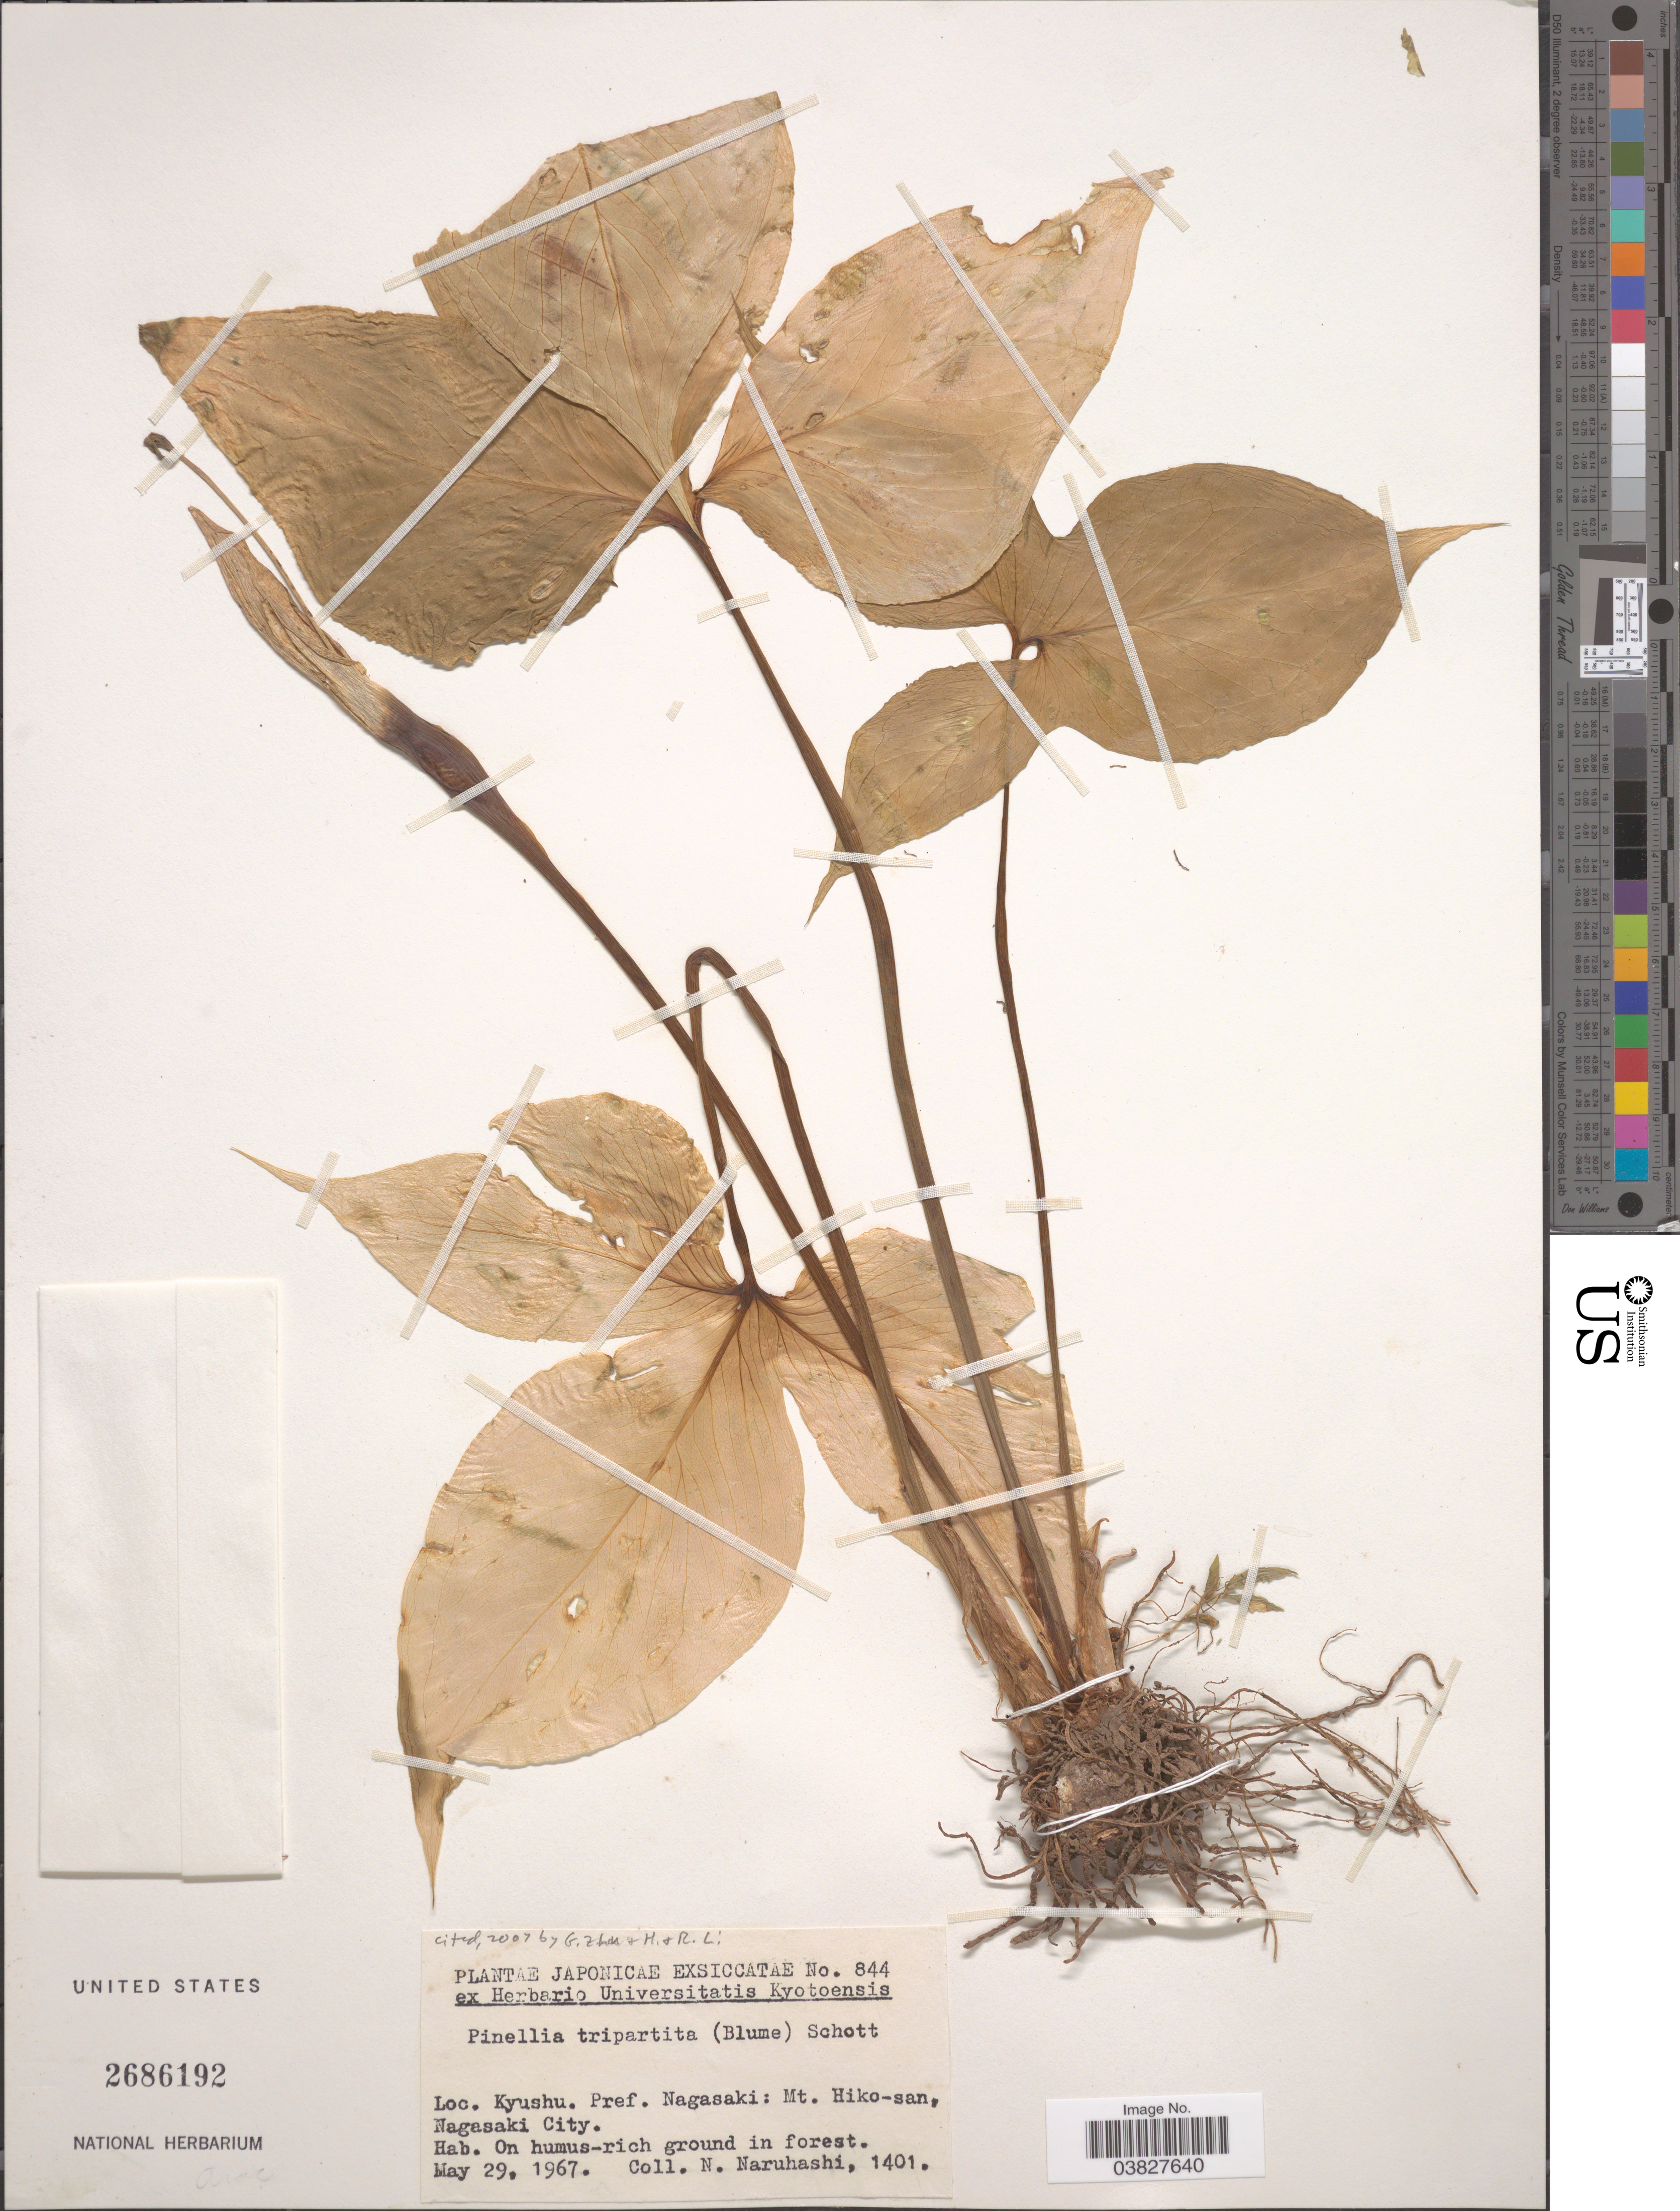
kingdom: Plantae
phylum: Tracheophyta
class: Liliopsida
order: Alismatales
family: Araceae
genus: Pinellia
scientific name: Pinellia tripartita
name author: Schott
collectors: N. Naruhashi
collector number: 1401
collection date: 1967-05-29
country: Japan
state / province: Nagasaki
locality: Kyushu. Pref. Nagasaki: Mt. Hiko-san, Nagasaki City.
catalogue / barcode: US 2686192